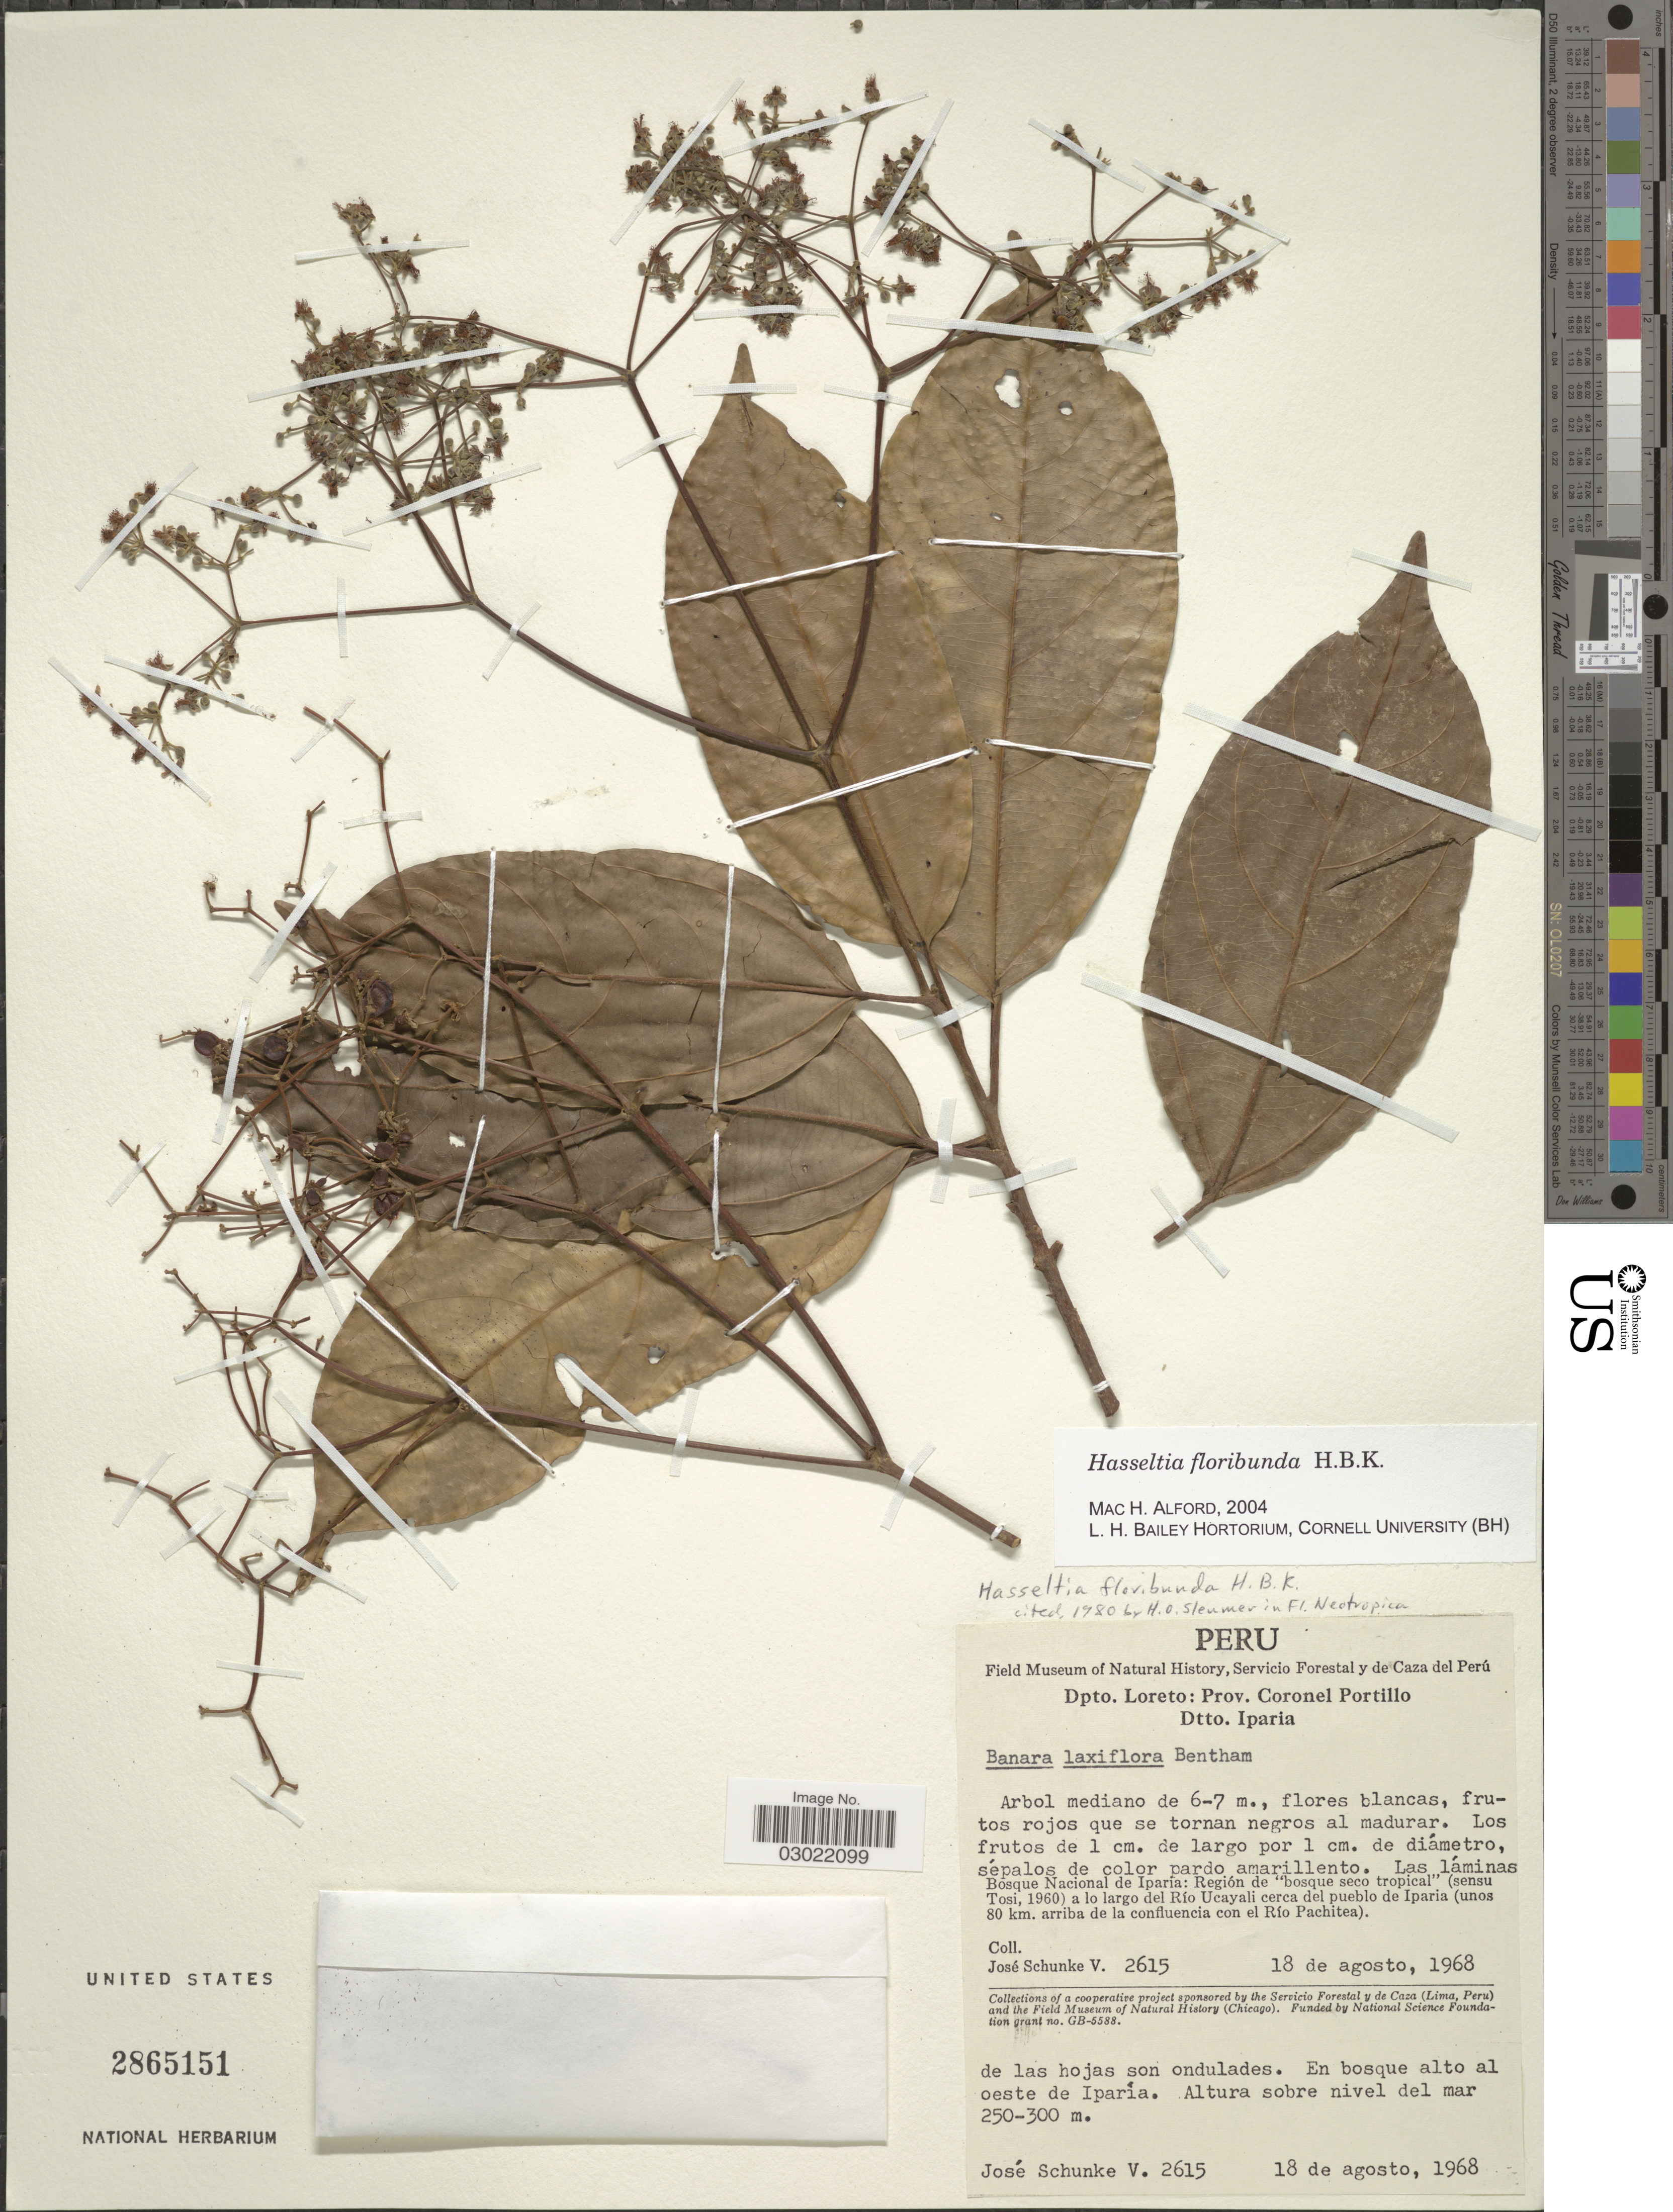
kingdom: Plantae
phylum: Tracheophyta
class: Magnoliopsida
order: Malpighiales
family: Salicaceae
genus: Hasseltia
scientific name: Hasseltia floribunda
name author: Kunth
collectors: J. Schunke Vigo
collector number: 2615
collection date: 1968-08-18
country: Peru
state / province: Loreto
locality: Dpto. Loreto: Prov. Coronel Portillo. Dtto. Iparia. Bosque Nacional de Iparia: Región de "bosque seco tropical" (sensu Tosi, 1960) a lo largo del Río Ucayali cerca del pueblo de Iparia (unos 80 km. arriba de la confluencia con el Río Pachitea). En bosque alto al oeste de Iparía.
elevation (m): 250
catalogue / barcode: US 2865151